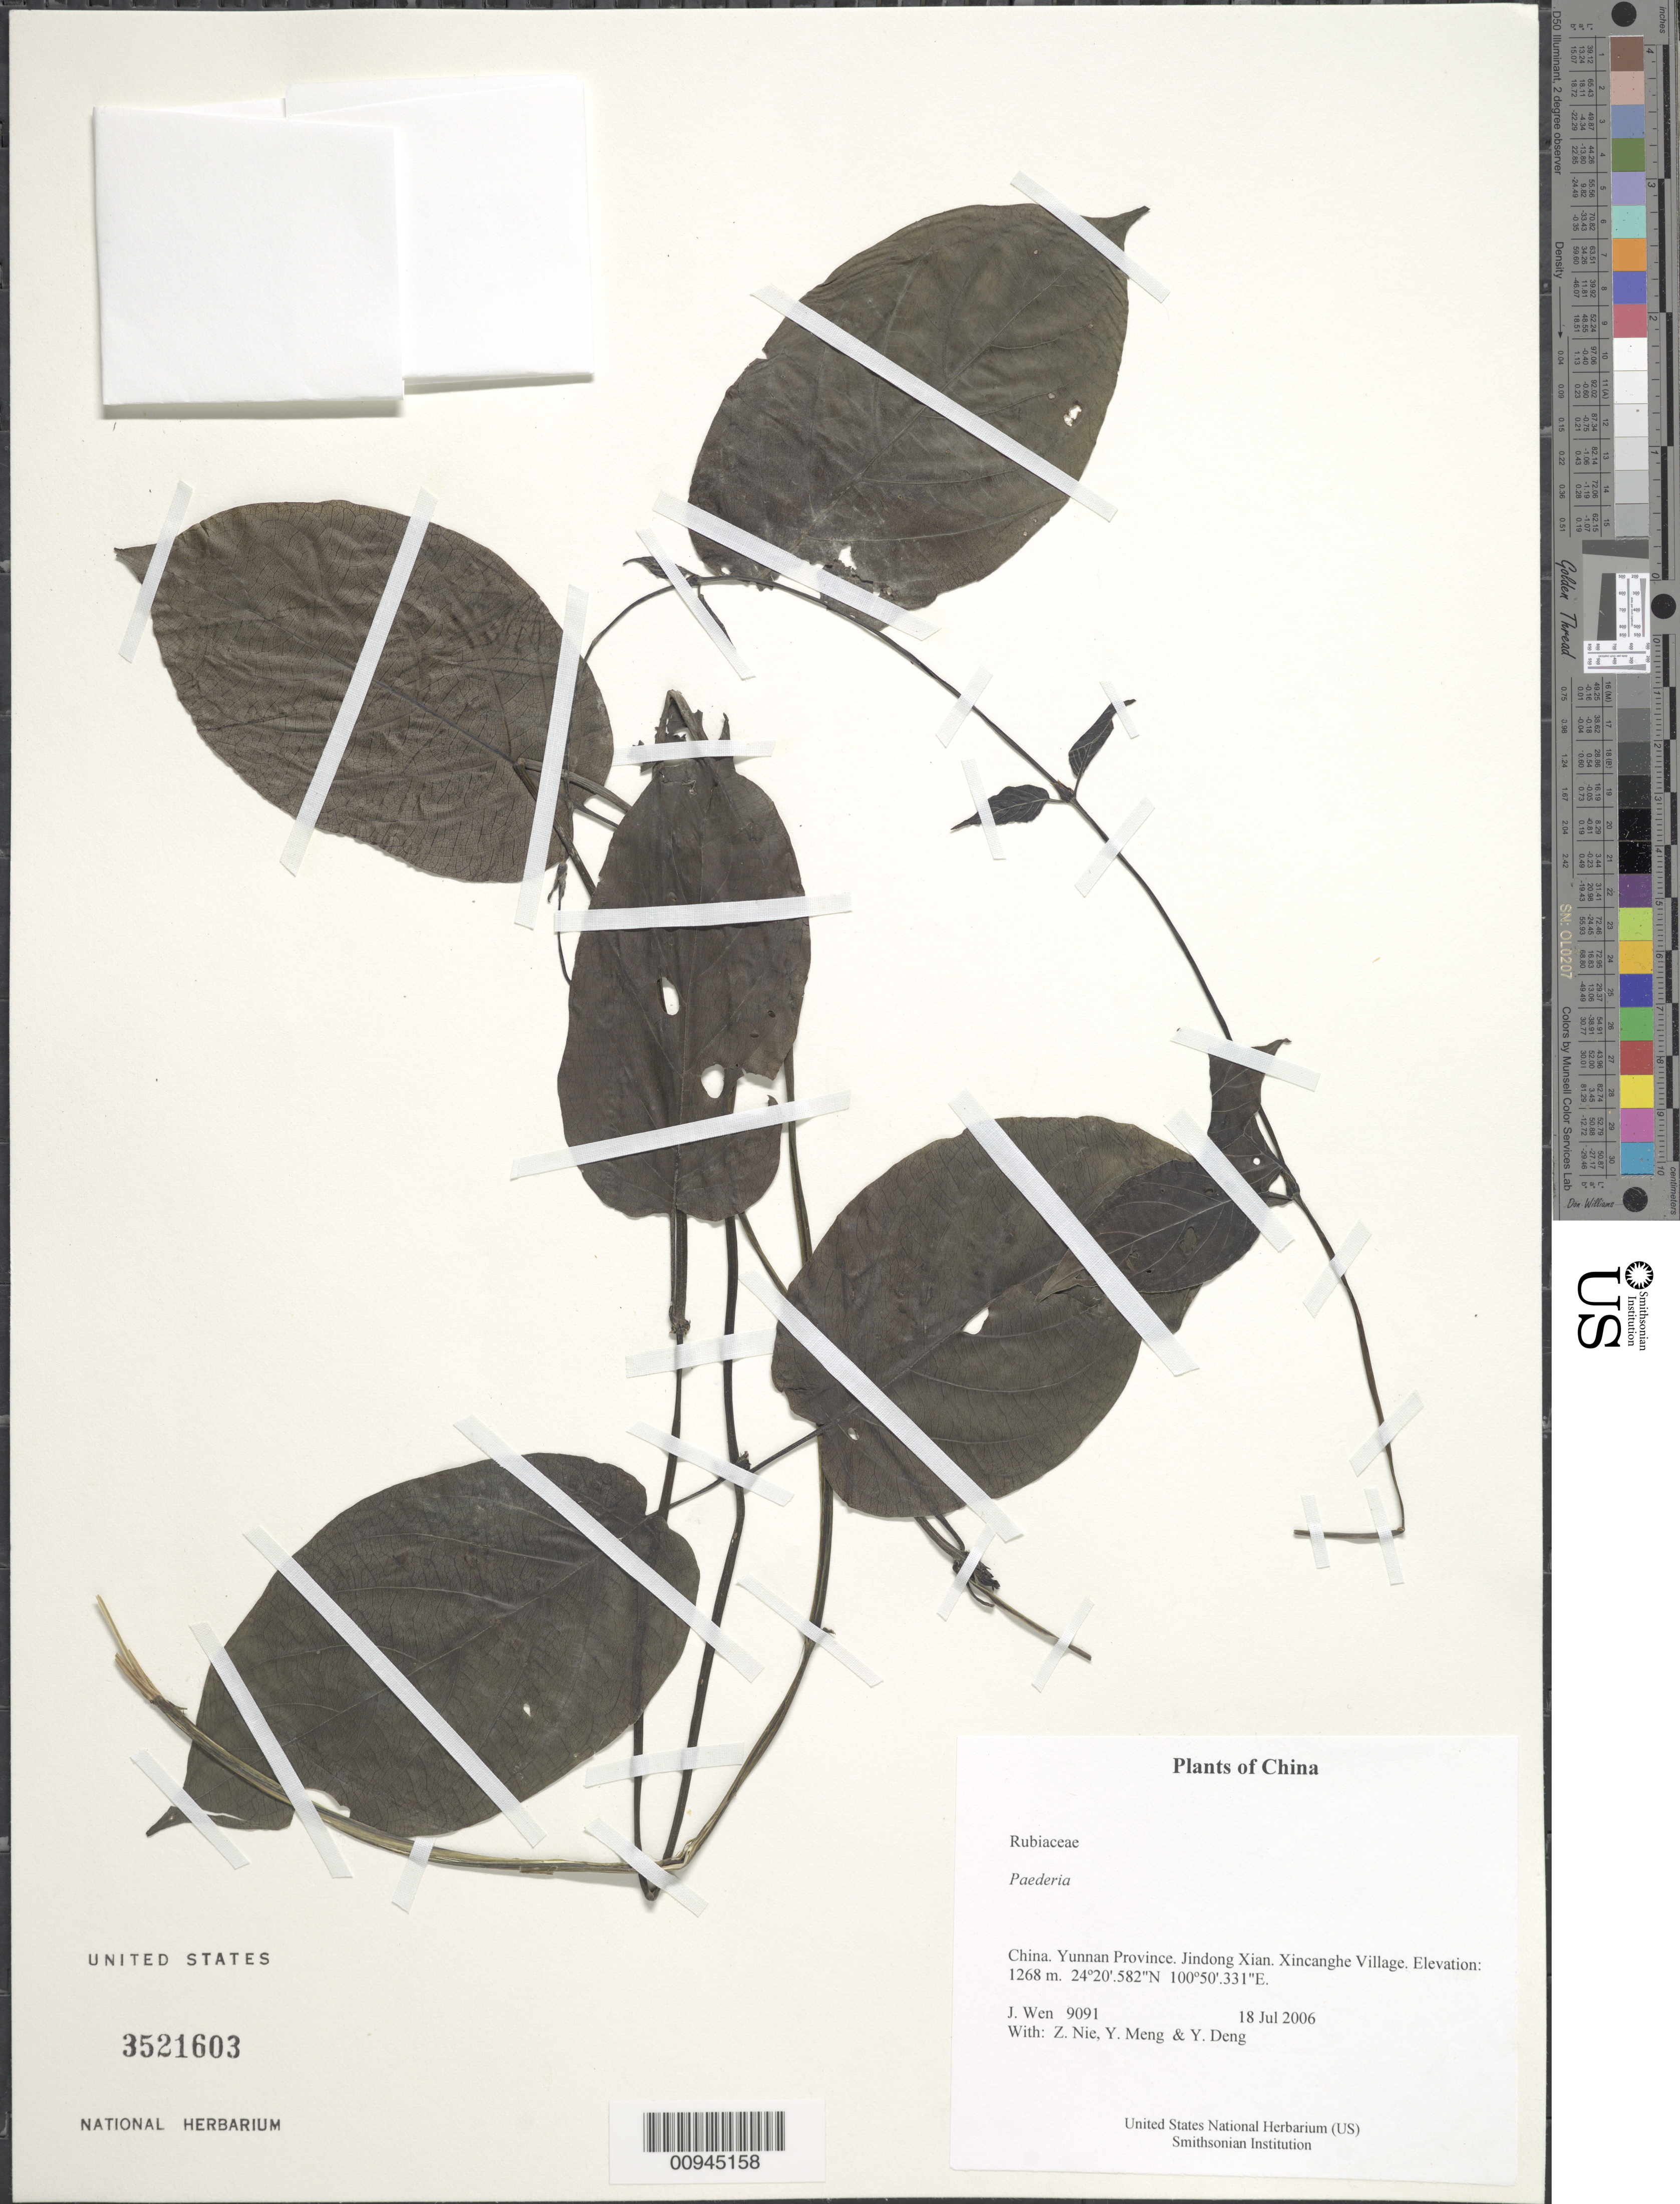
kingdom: Plantae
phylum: Tracheophyta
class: Magnoliopsida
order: Gentianales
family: Rubiaceae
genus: Paederia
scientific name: Paederia sp.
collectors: J. Wen, Z. Nie, Y. Meng & Y. Deng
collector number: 9091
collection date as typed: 18 Jul 2006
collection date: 2006-07-18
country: China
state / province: Yunnan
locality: Yunnan Province. Jindong Xian. Xincanghe Village.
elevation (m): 1268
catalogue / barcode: US 3521603